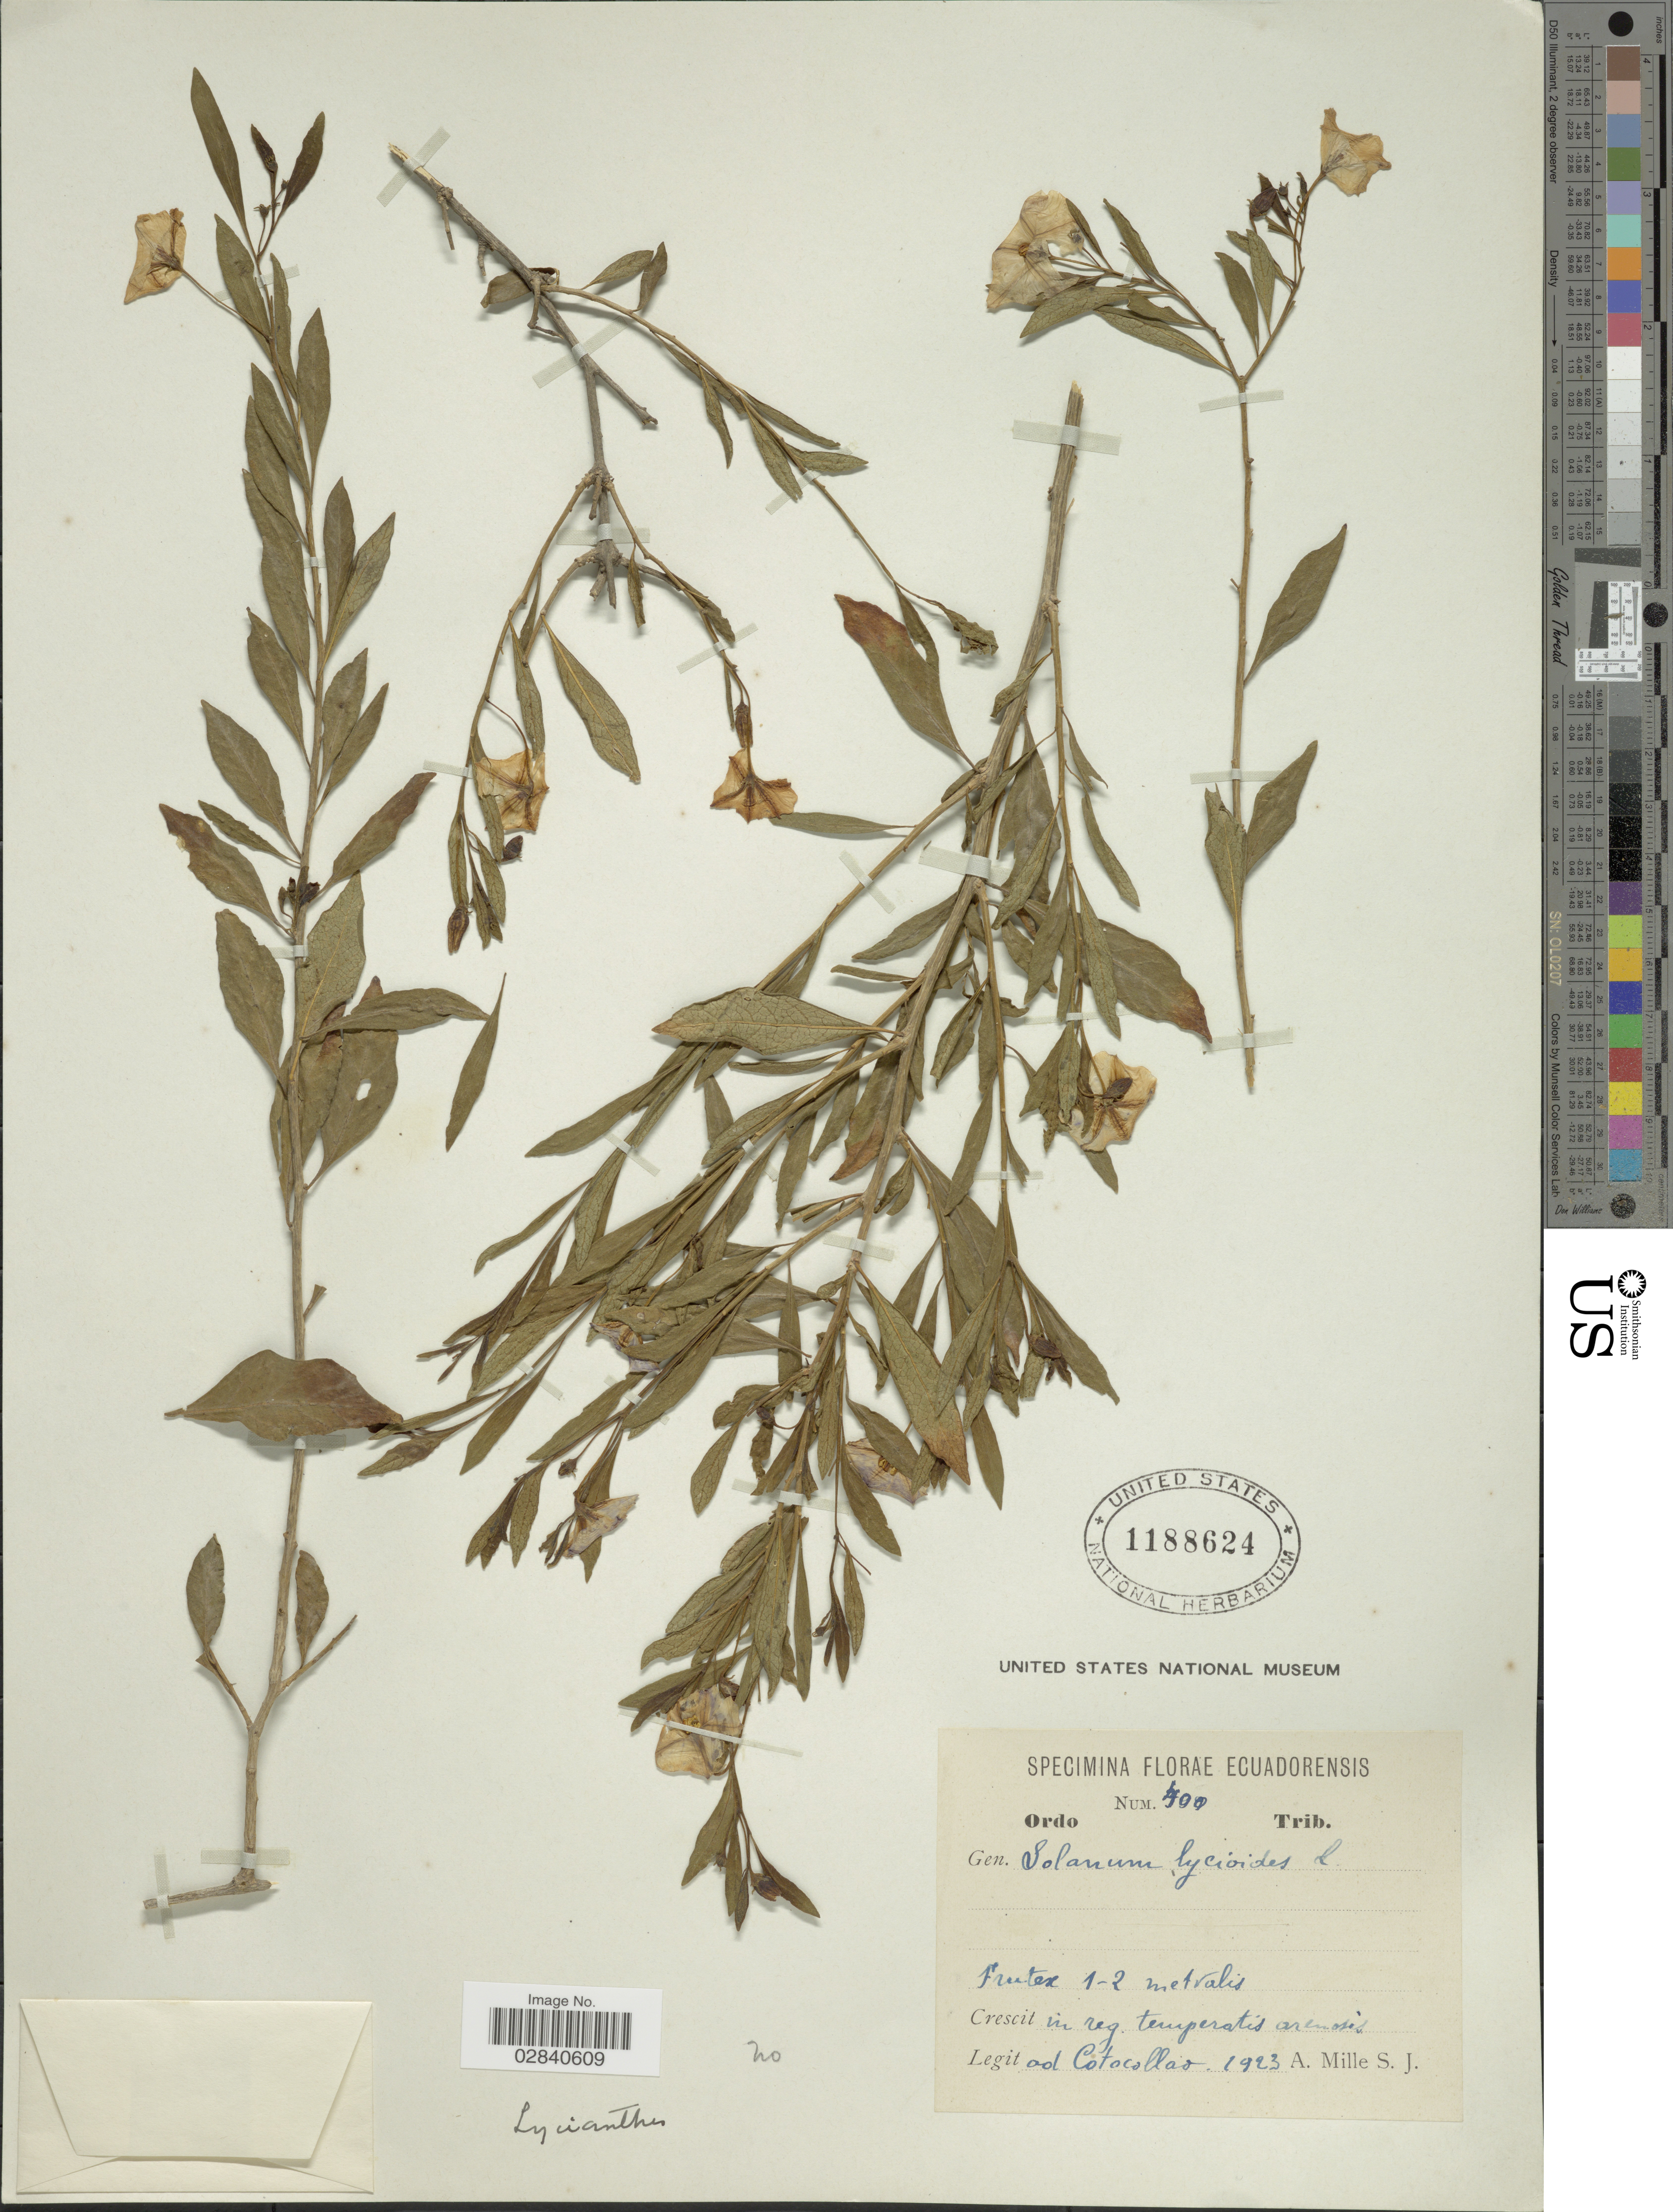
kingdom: Plantae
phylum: Tracheophyta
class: Magnoliopsida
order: Solanales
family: Solanaceae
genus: Lycianthes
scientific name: Lycianthes sp.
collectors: A. Mille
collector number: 400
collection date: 1923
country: Ecuador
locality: Ad Cotocallao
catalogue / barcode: US 1188624